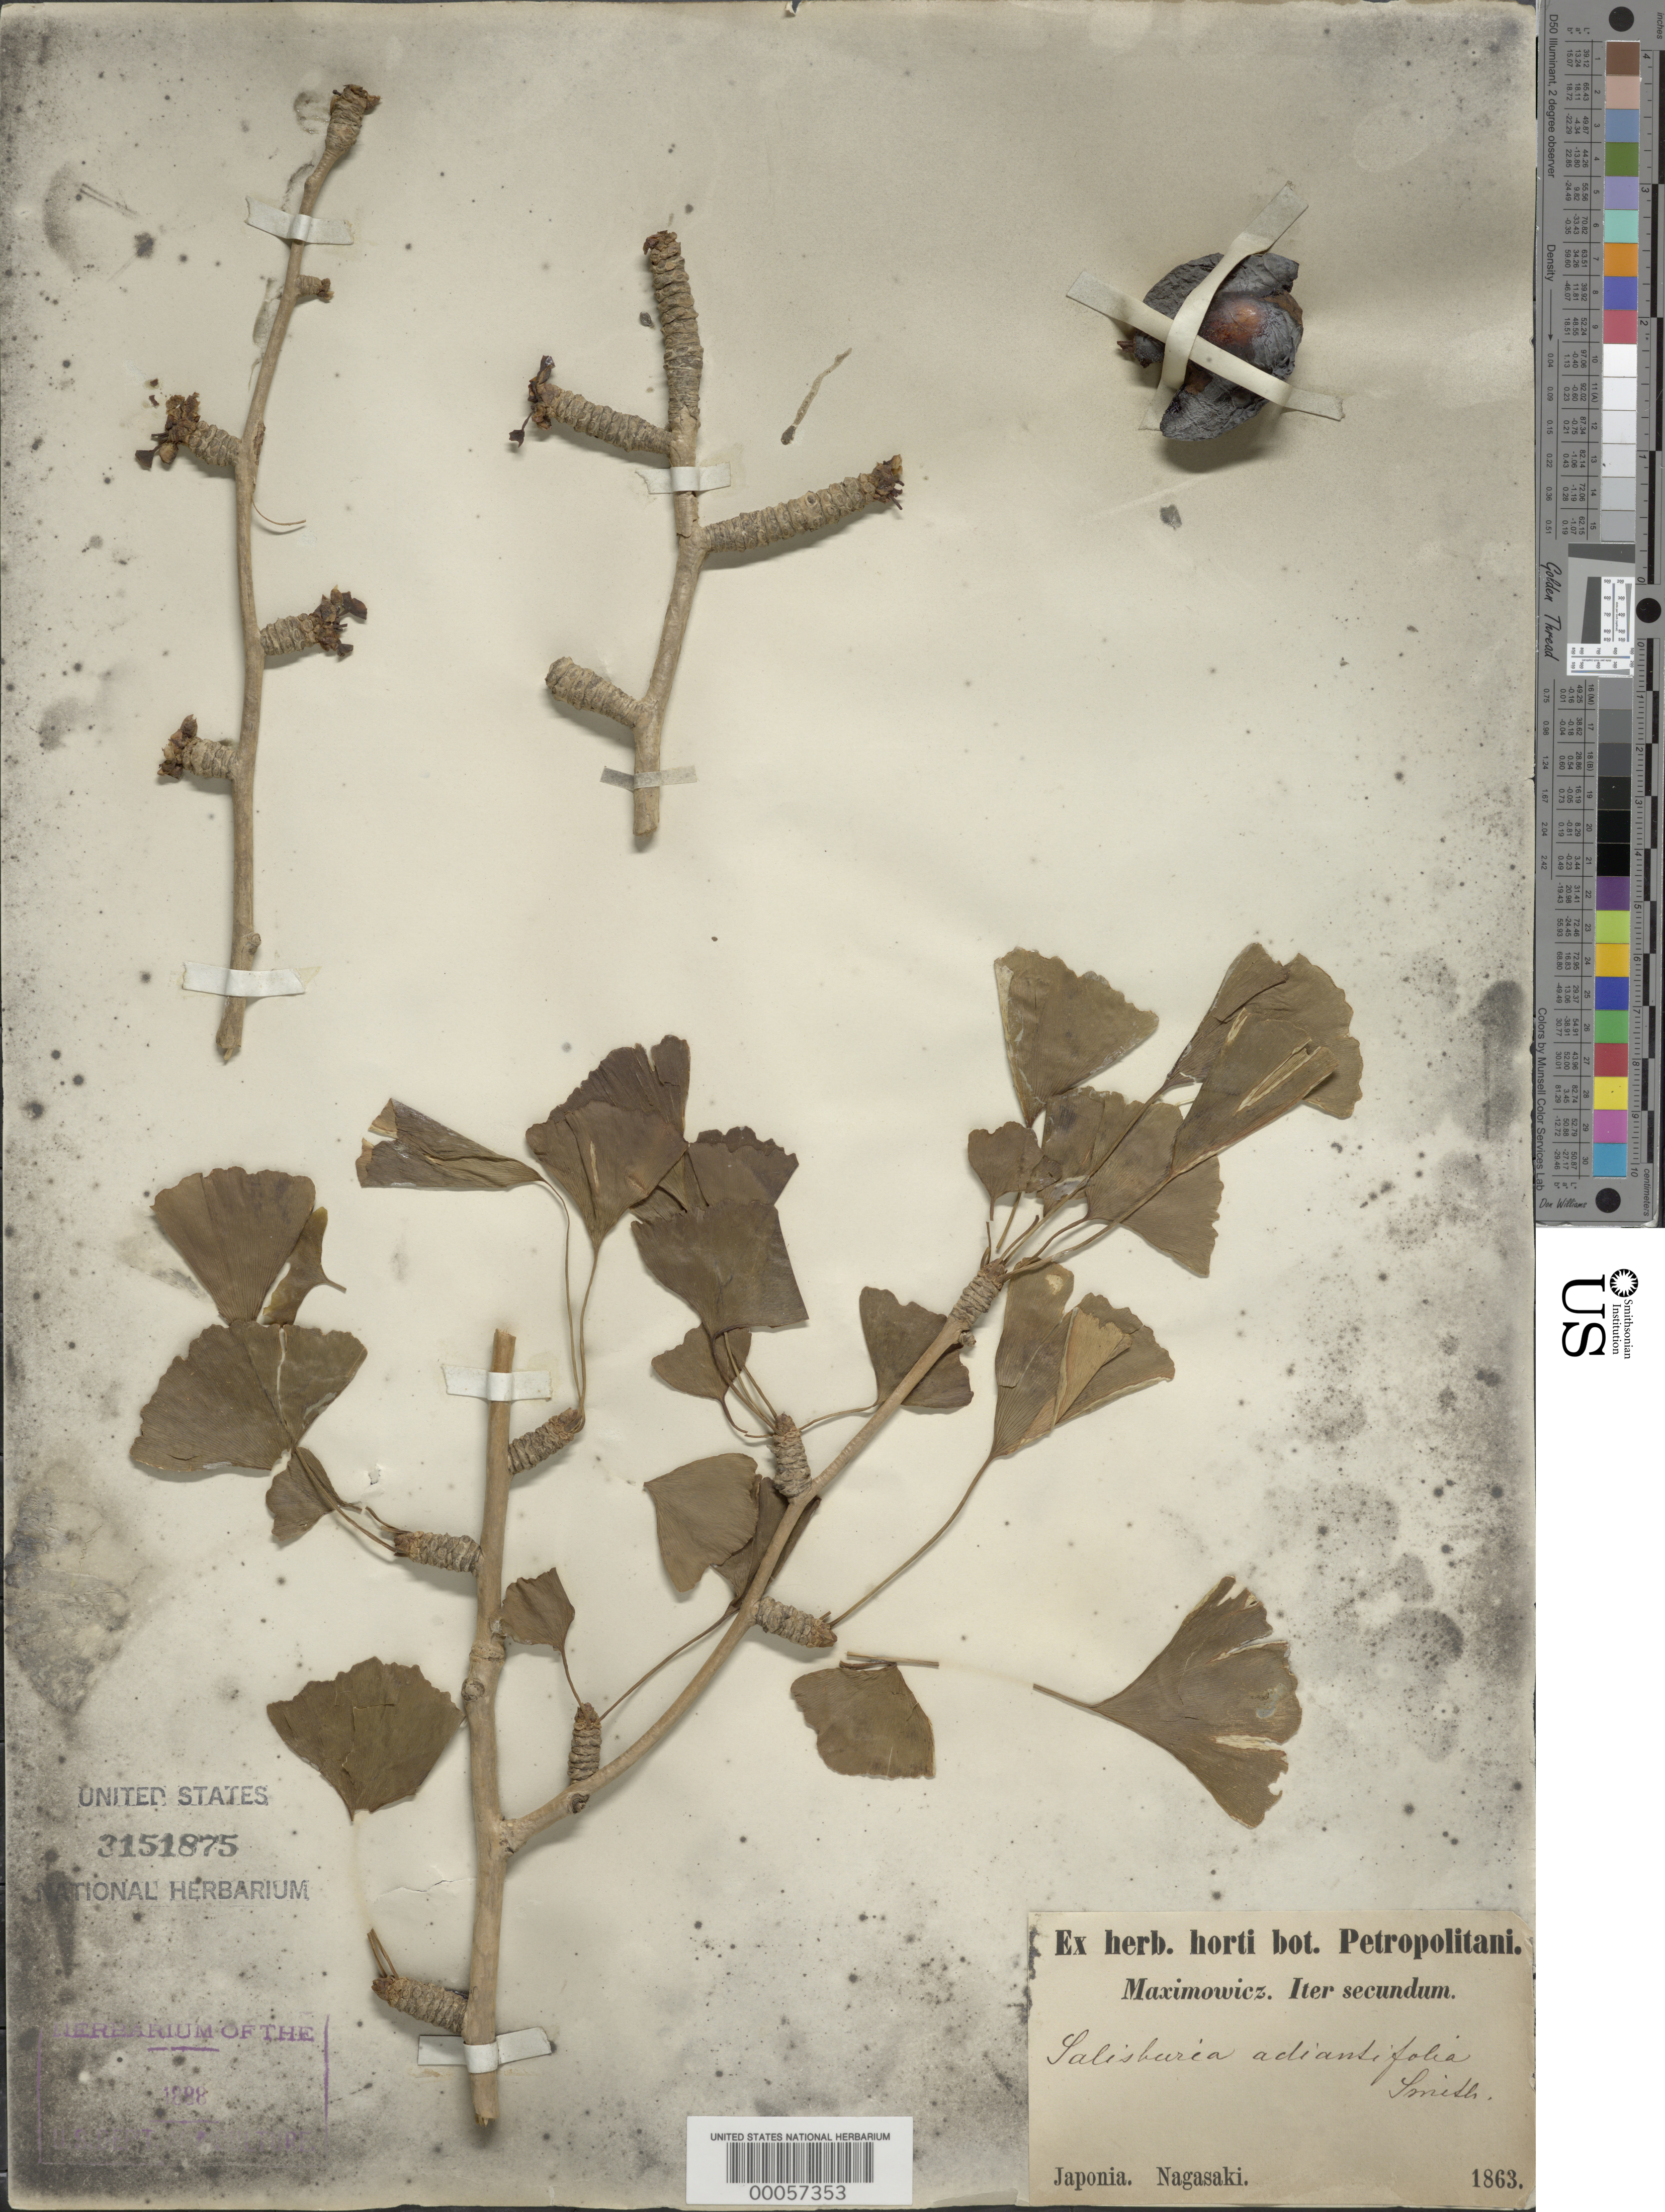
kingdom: Plantae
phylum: Tracheophyta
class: Ginkgoopsida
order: Ginkgoales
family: Ginkgoaceae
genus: Ginkgo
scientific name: Ginkgo biloba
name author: L.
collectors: Maximowicz, --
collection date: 1863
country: Japan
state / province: Nagasaki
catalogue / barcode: US 3151875